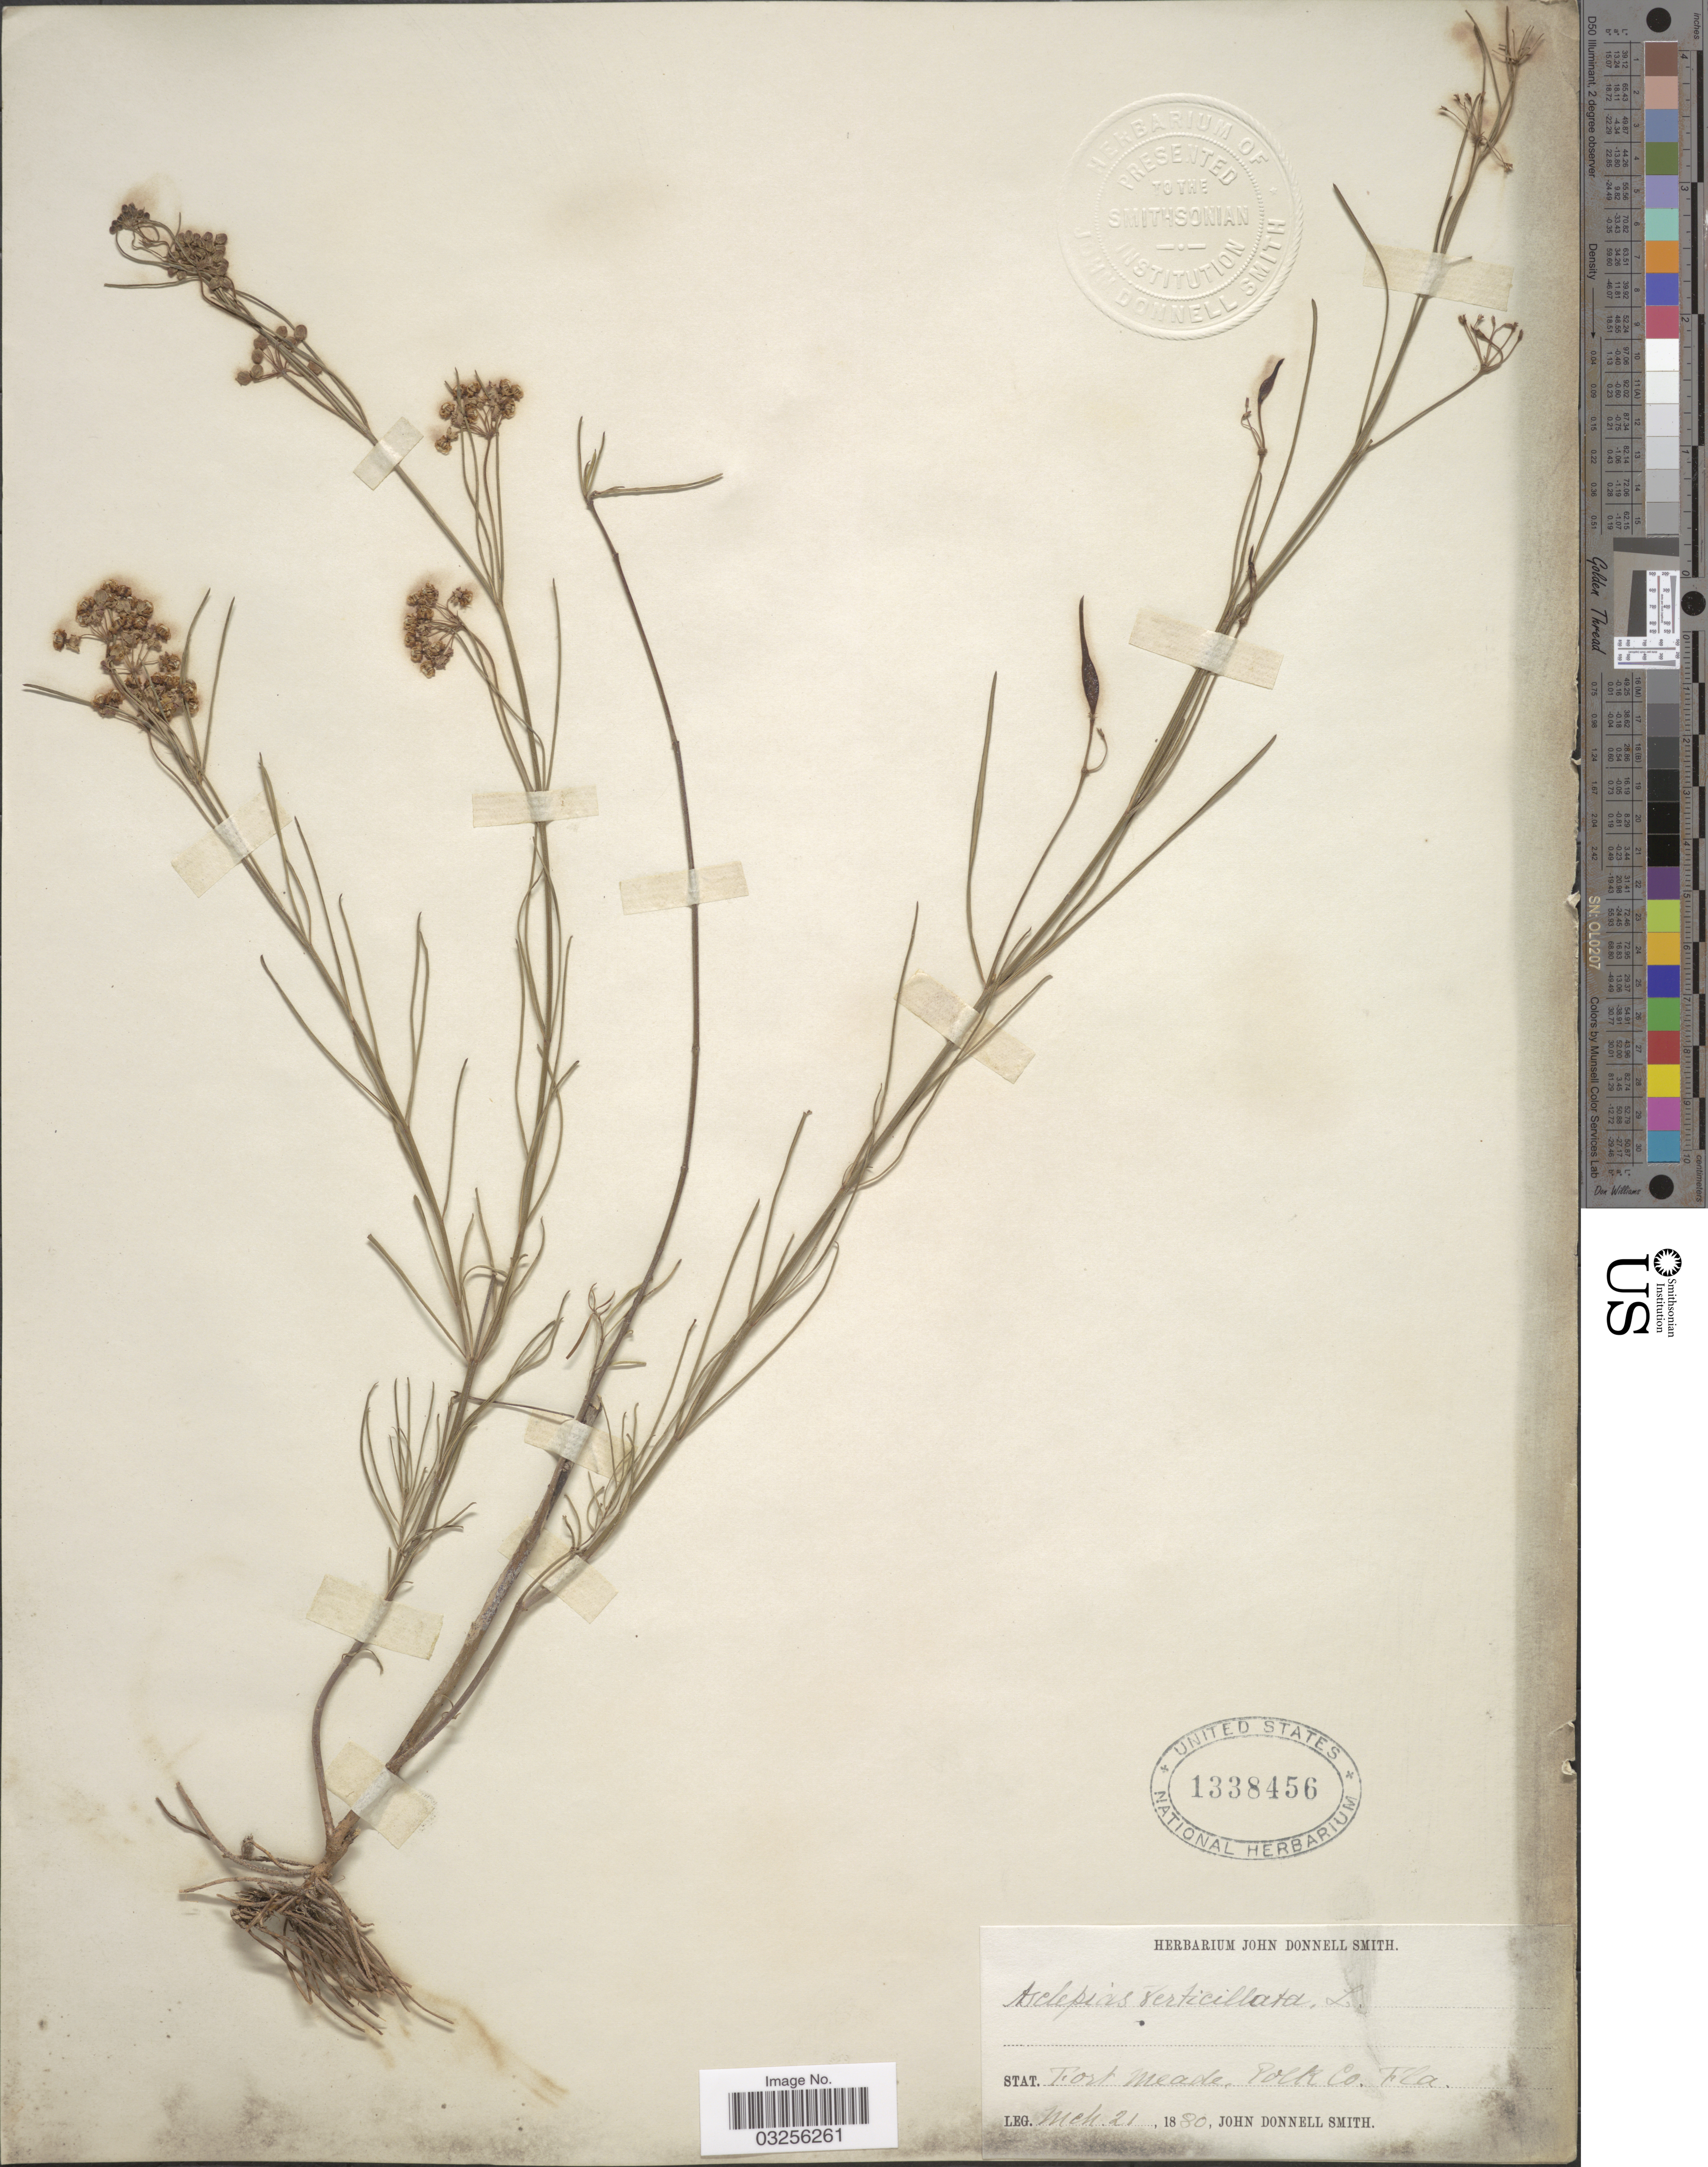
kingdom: Plantae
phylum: Tracheophyta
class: Magnoliopsida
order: Gentianales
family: Apocynaceae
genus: Asclepias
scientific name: Asclepias verticillata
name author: L.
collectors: J. Donnell Smith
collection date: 1880-03-21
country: United States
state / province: Florida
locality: Stat. Fort Meade, Polk Co.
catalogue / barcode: US 1338456